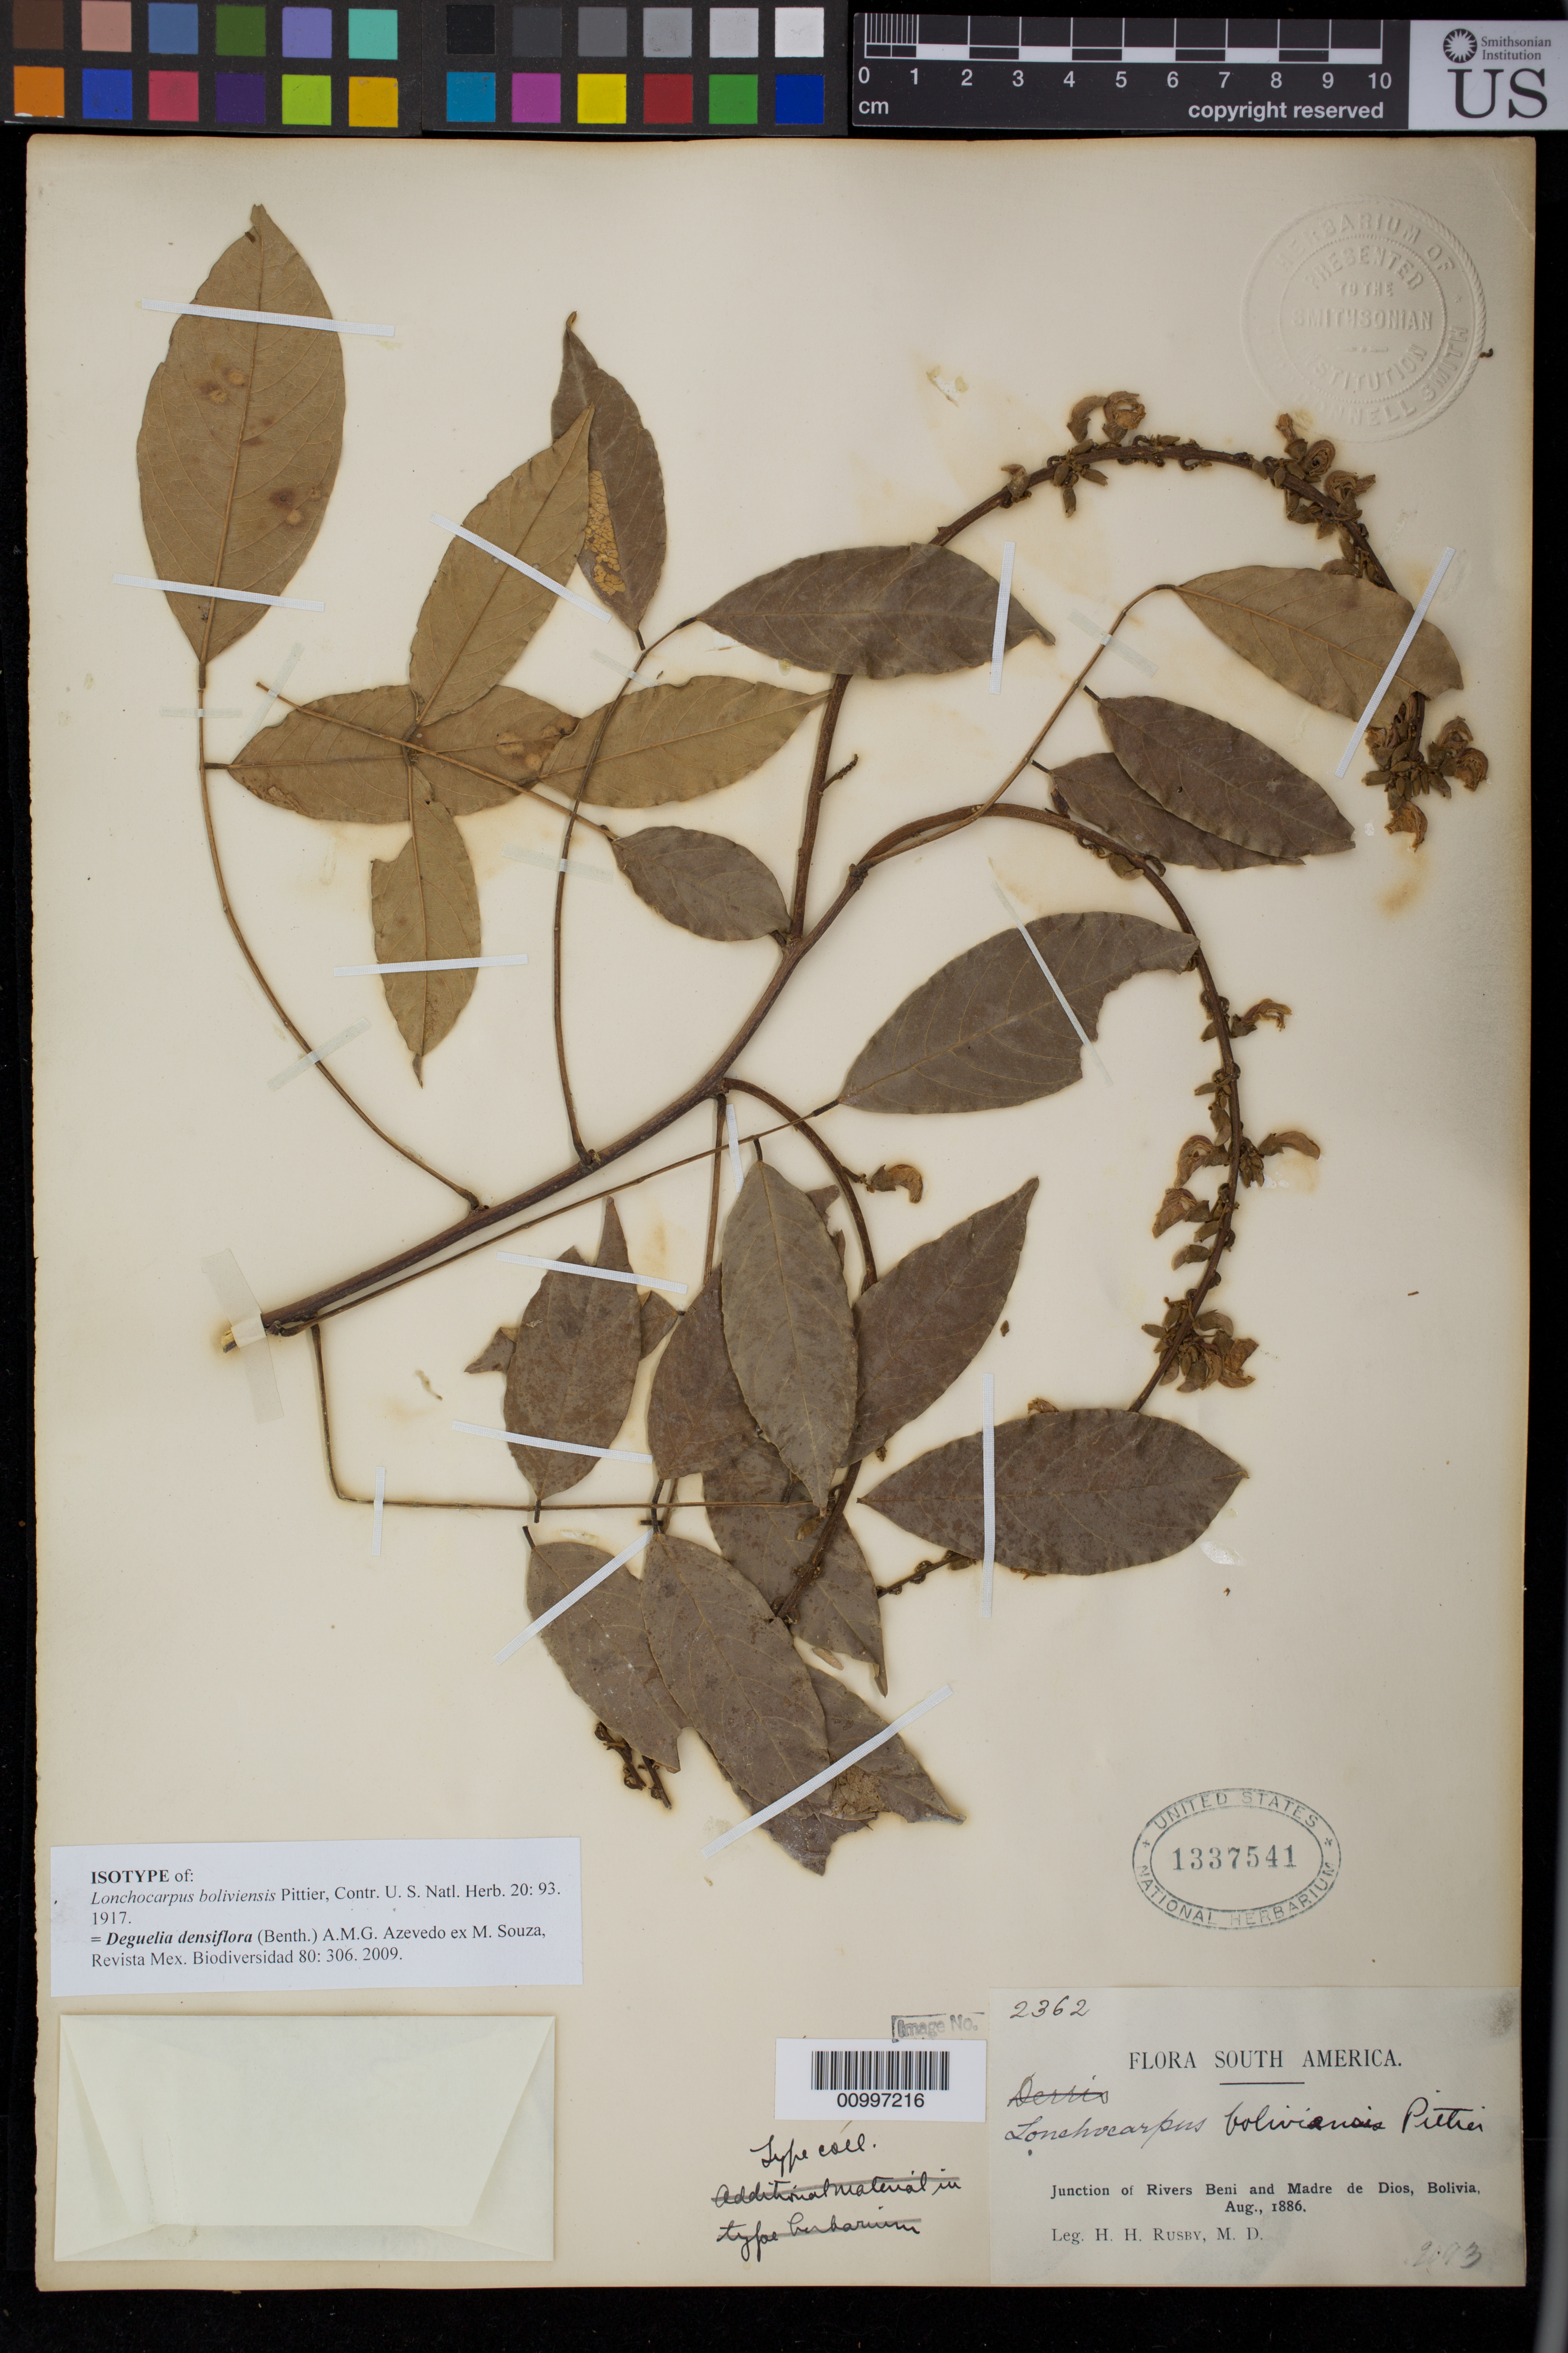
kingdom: Plantae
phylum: Tracheophyta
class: Magnoliopsida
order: Fabales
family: Fabaceae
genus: Lonchocarpus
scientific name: Lonchocarpus boliviensis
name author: Pittier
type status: Isotype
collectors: H. H. Rusby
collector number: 2362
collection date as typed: Aug 1886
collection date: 1886-08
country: Bolivia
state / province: Beni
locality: Junction of Rivers Beni and Madre de Dios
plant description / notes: From the herbarium of J. Donnell Smith.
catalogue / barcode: US 1337541